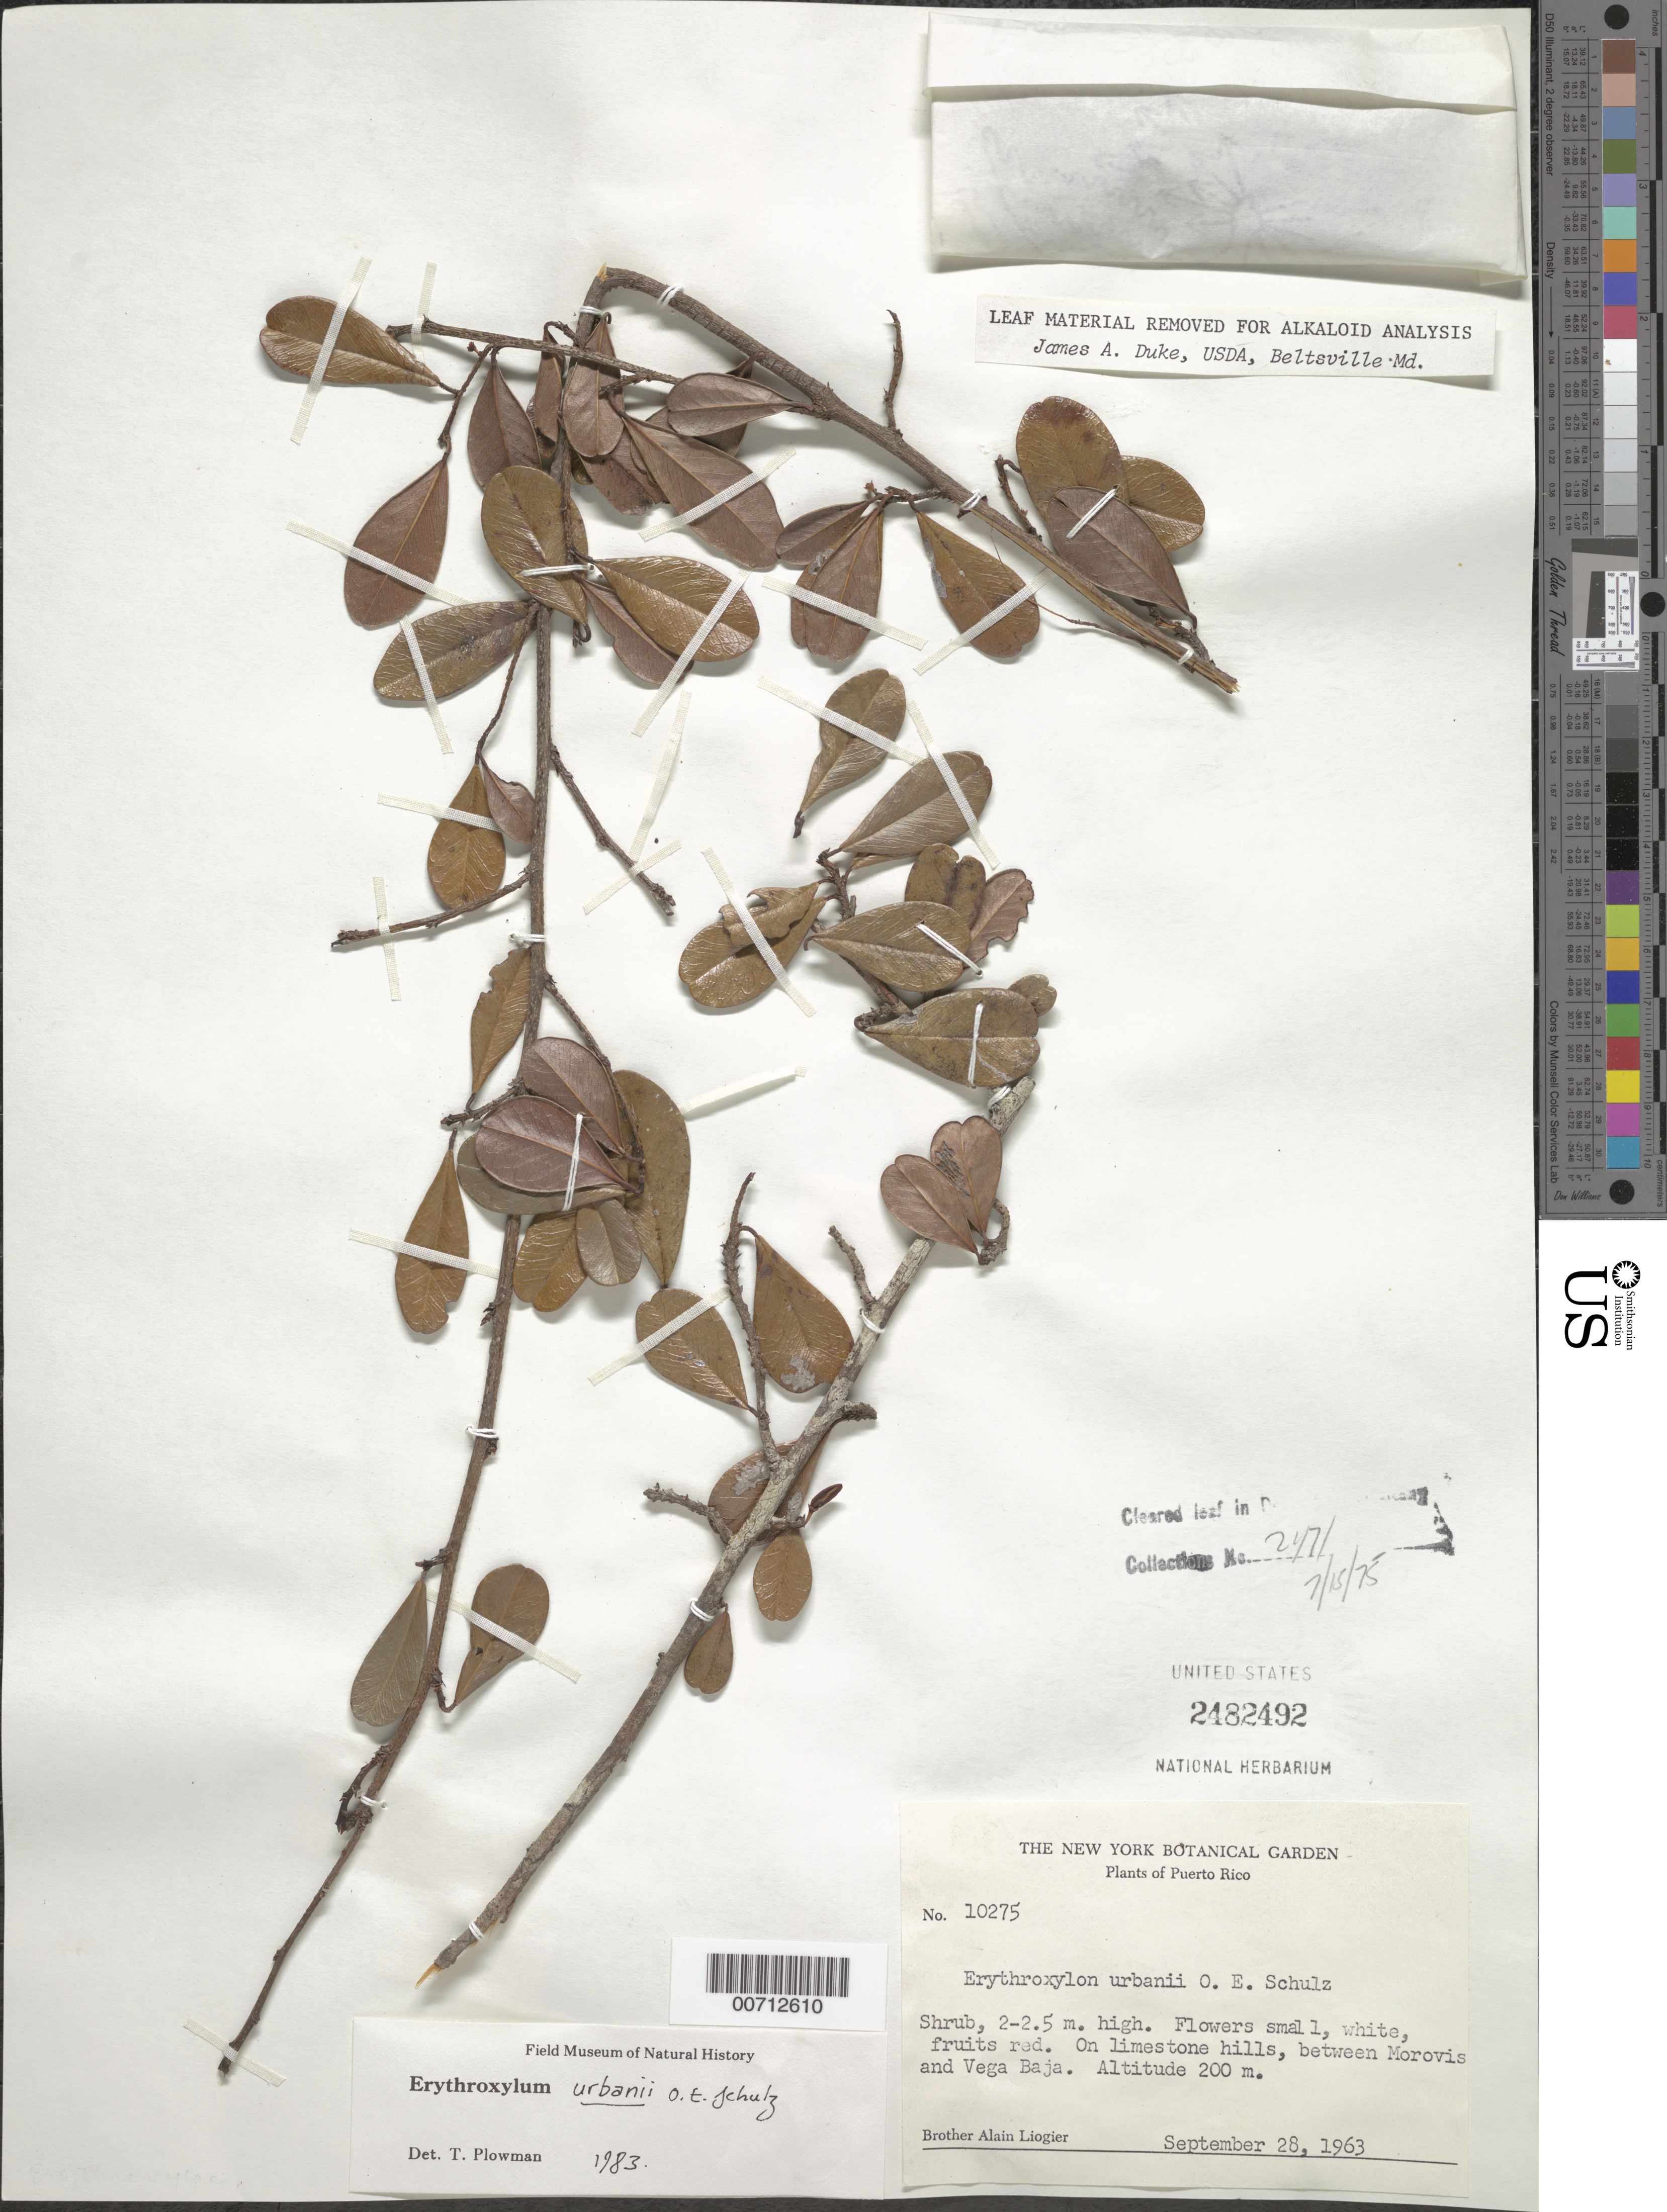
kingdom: Plantae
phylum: Tracheophyta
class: Magnoliopsida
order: Malpighiales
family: Erythroxylaceae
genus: Erythroxylum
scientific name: Erythroxylum urbanii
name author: O.E. Schulz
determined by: Plowman, Timothy C.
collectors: A. H. Liogier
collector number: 10275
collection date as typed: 28 Sep 1963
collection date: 1963-09-28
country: Puerto Rico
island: Greater Antilles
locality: Morovis and Vega Baja, btw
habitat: Limestone hills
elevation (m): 200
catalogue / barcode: US 2482492